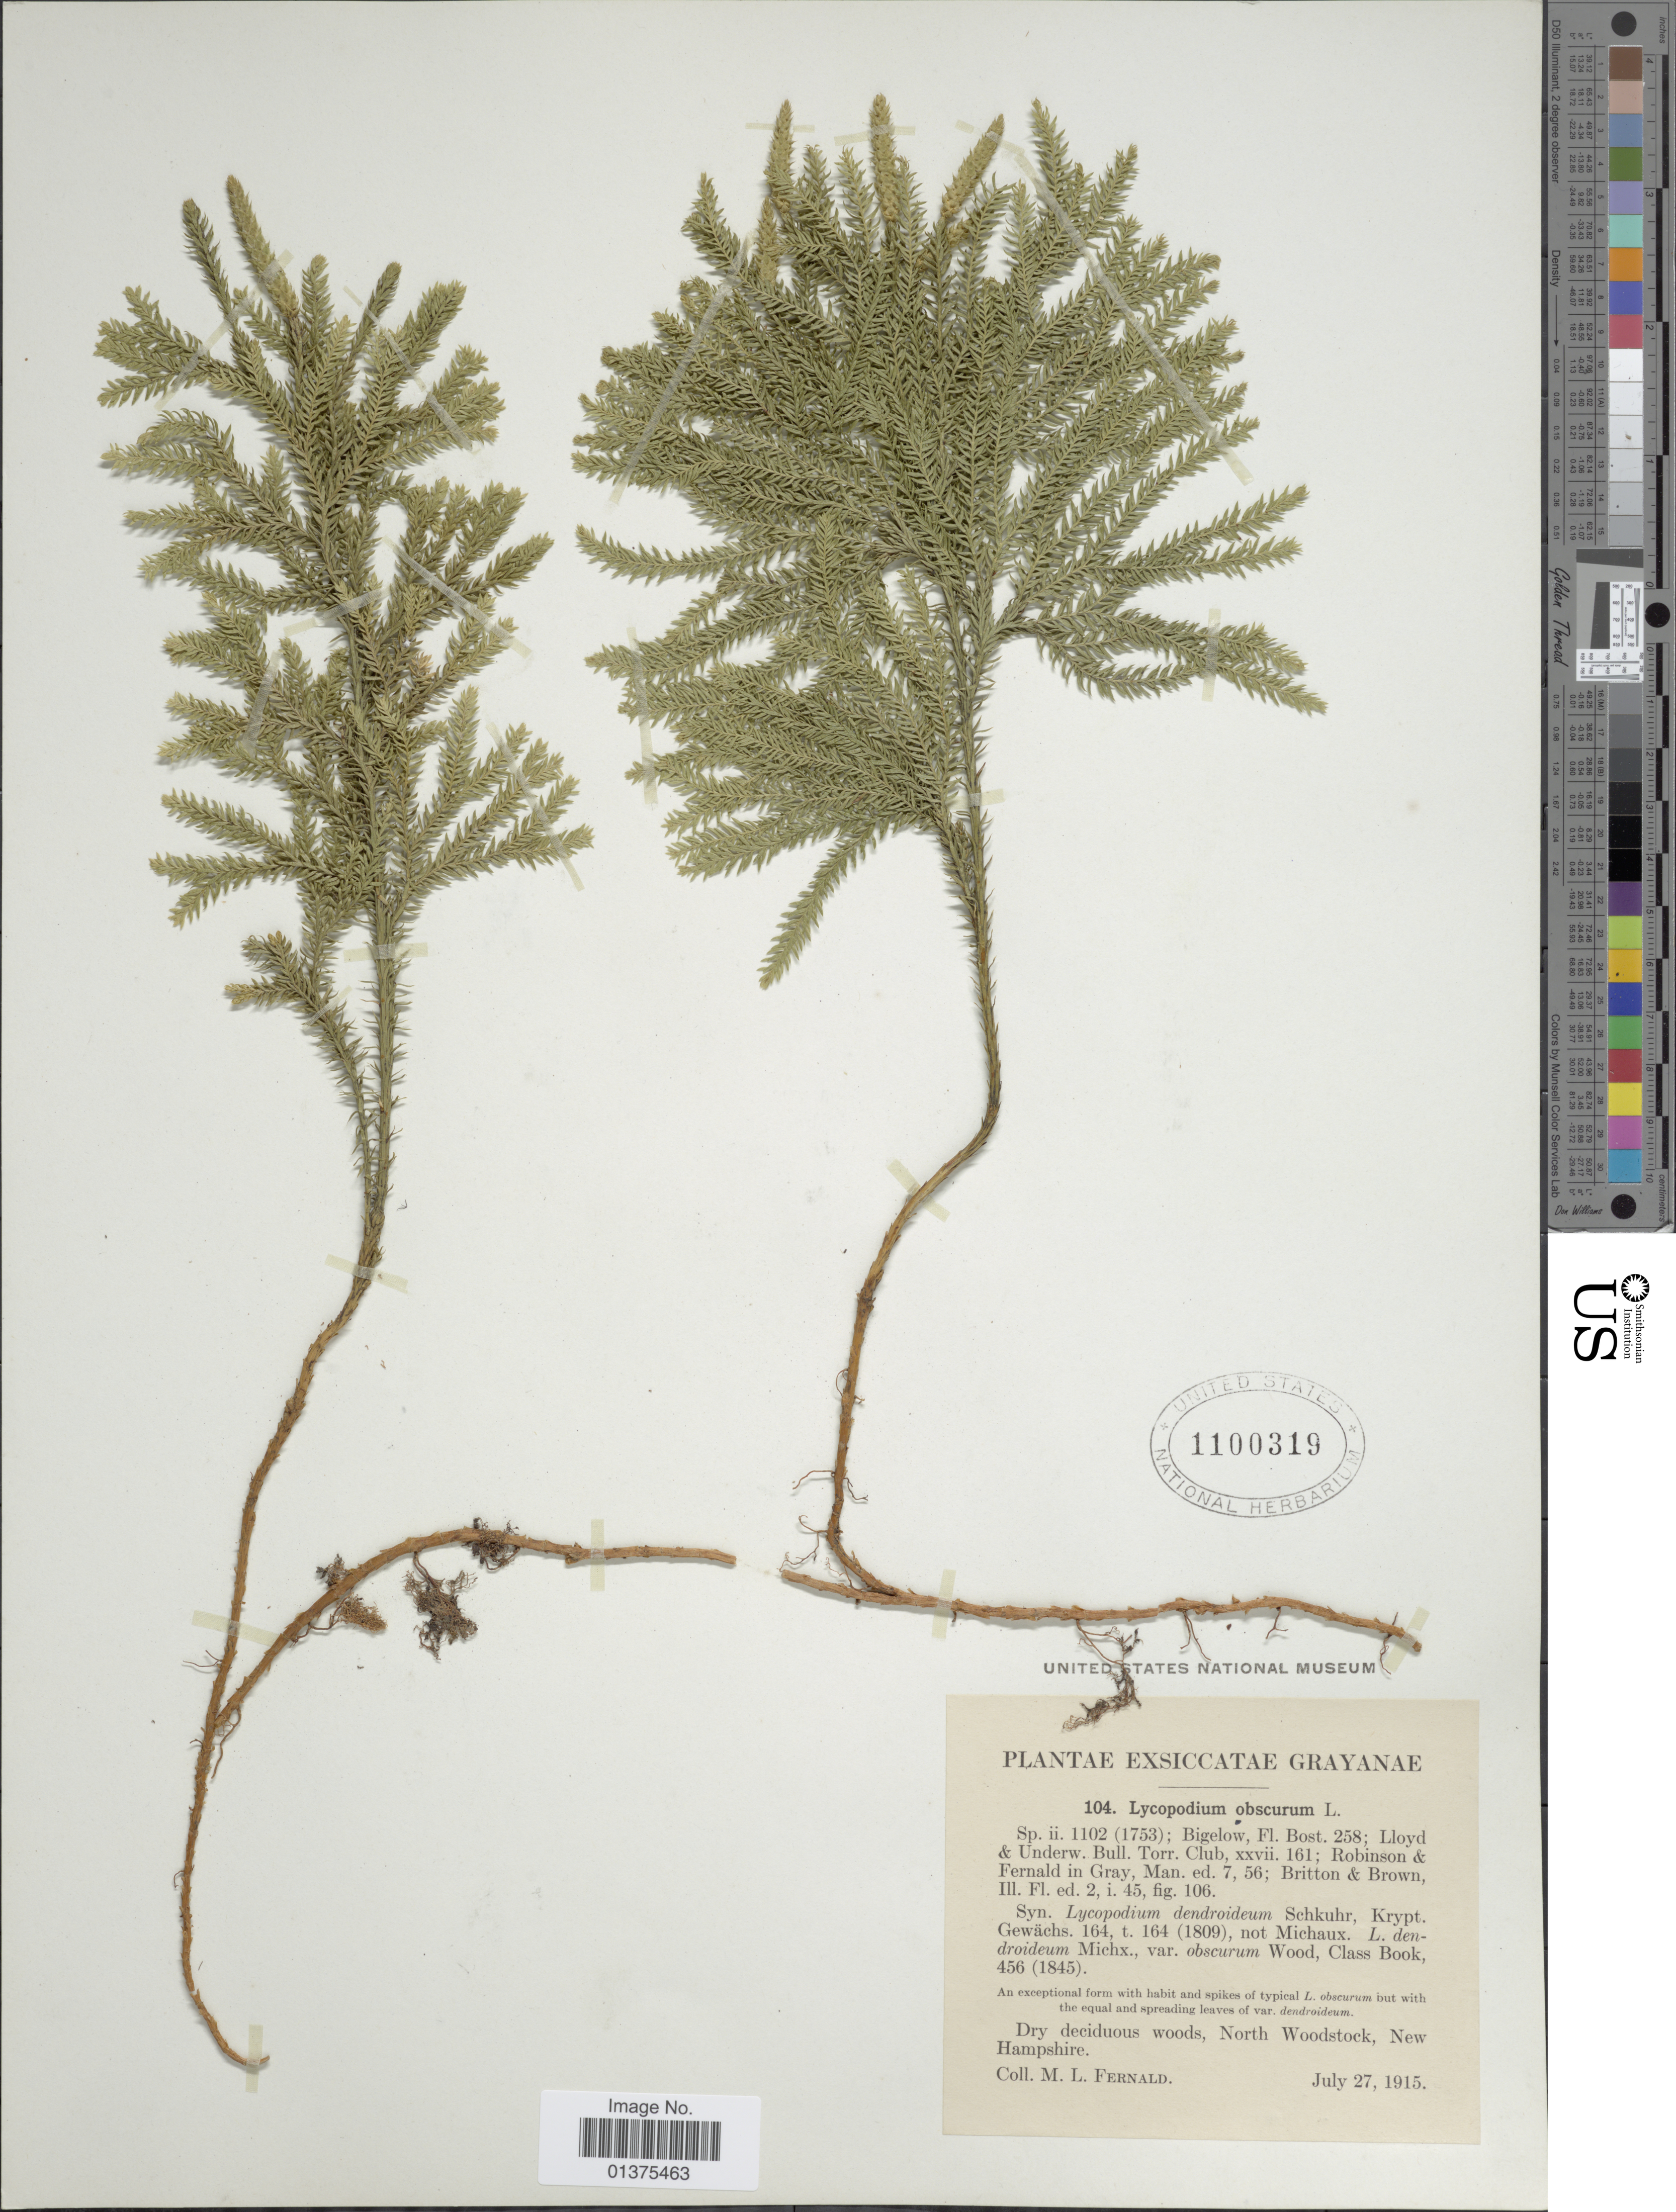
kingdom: Plantae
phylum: Tracheophyta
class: Lycopodiopsida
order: Lycopodiales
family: Lycopodiaceae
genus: Dendrolycopodium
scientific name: Dendrolycopodium obscurum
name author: (L.) A. Haines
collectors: M. L. Fernald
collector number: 104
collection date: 1915-07-27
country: United States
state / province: New Hampshire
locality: Grayanaea, North Woodstock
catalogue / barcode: US 1100319